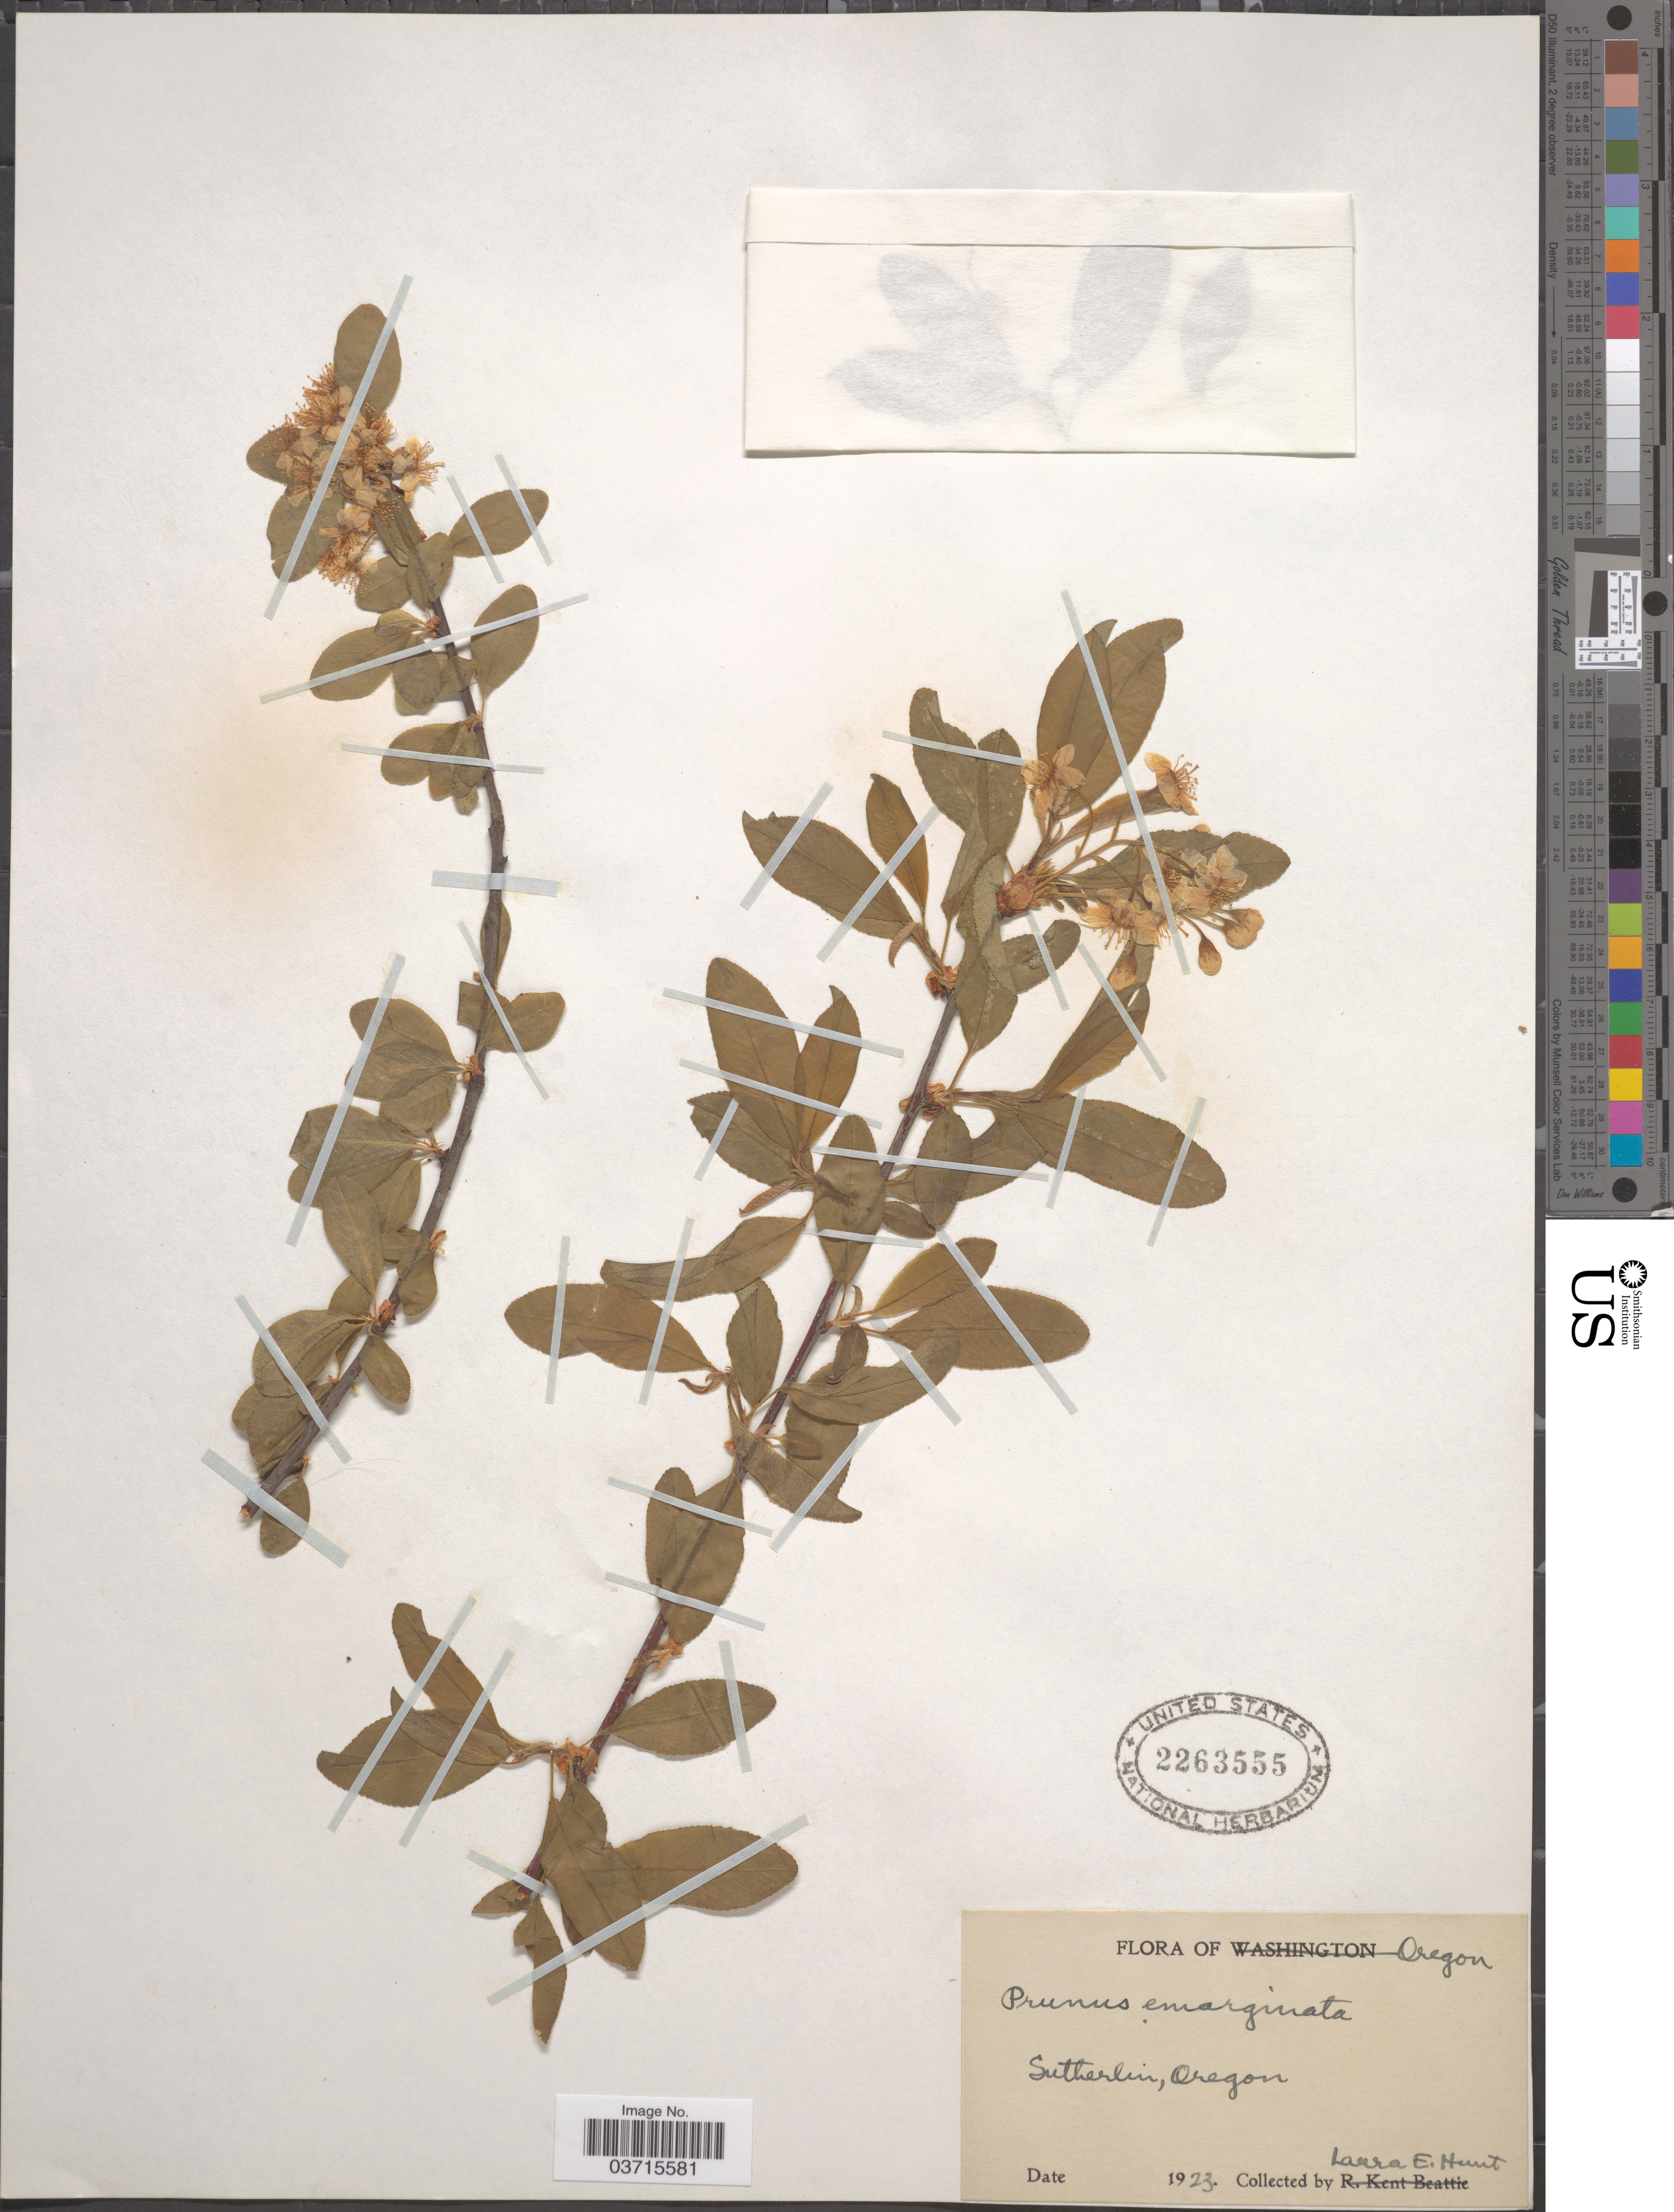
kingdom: Plantae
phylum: Tracheophyta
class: Magnoliopsida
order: Rosales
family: Rosaceae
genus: Prunus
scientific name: Prunus emarginata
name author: (Douglas ex Hook.) Eaton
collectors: L. Hunt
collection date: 1923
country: United States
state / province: Oregon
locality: Sutherlin.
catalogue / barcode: US 2263555